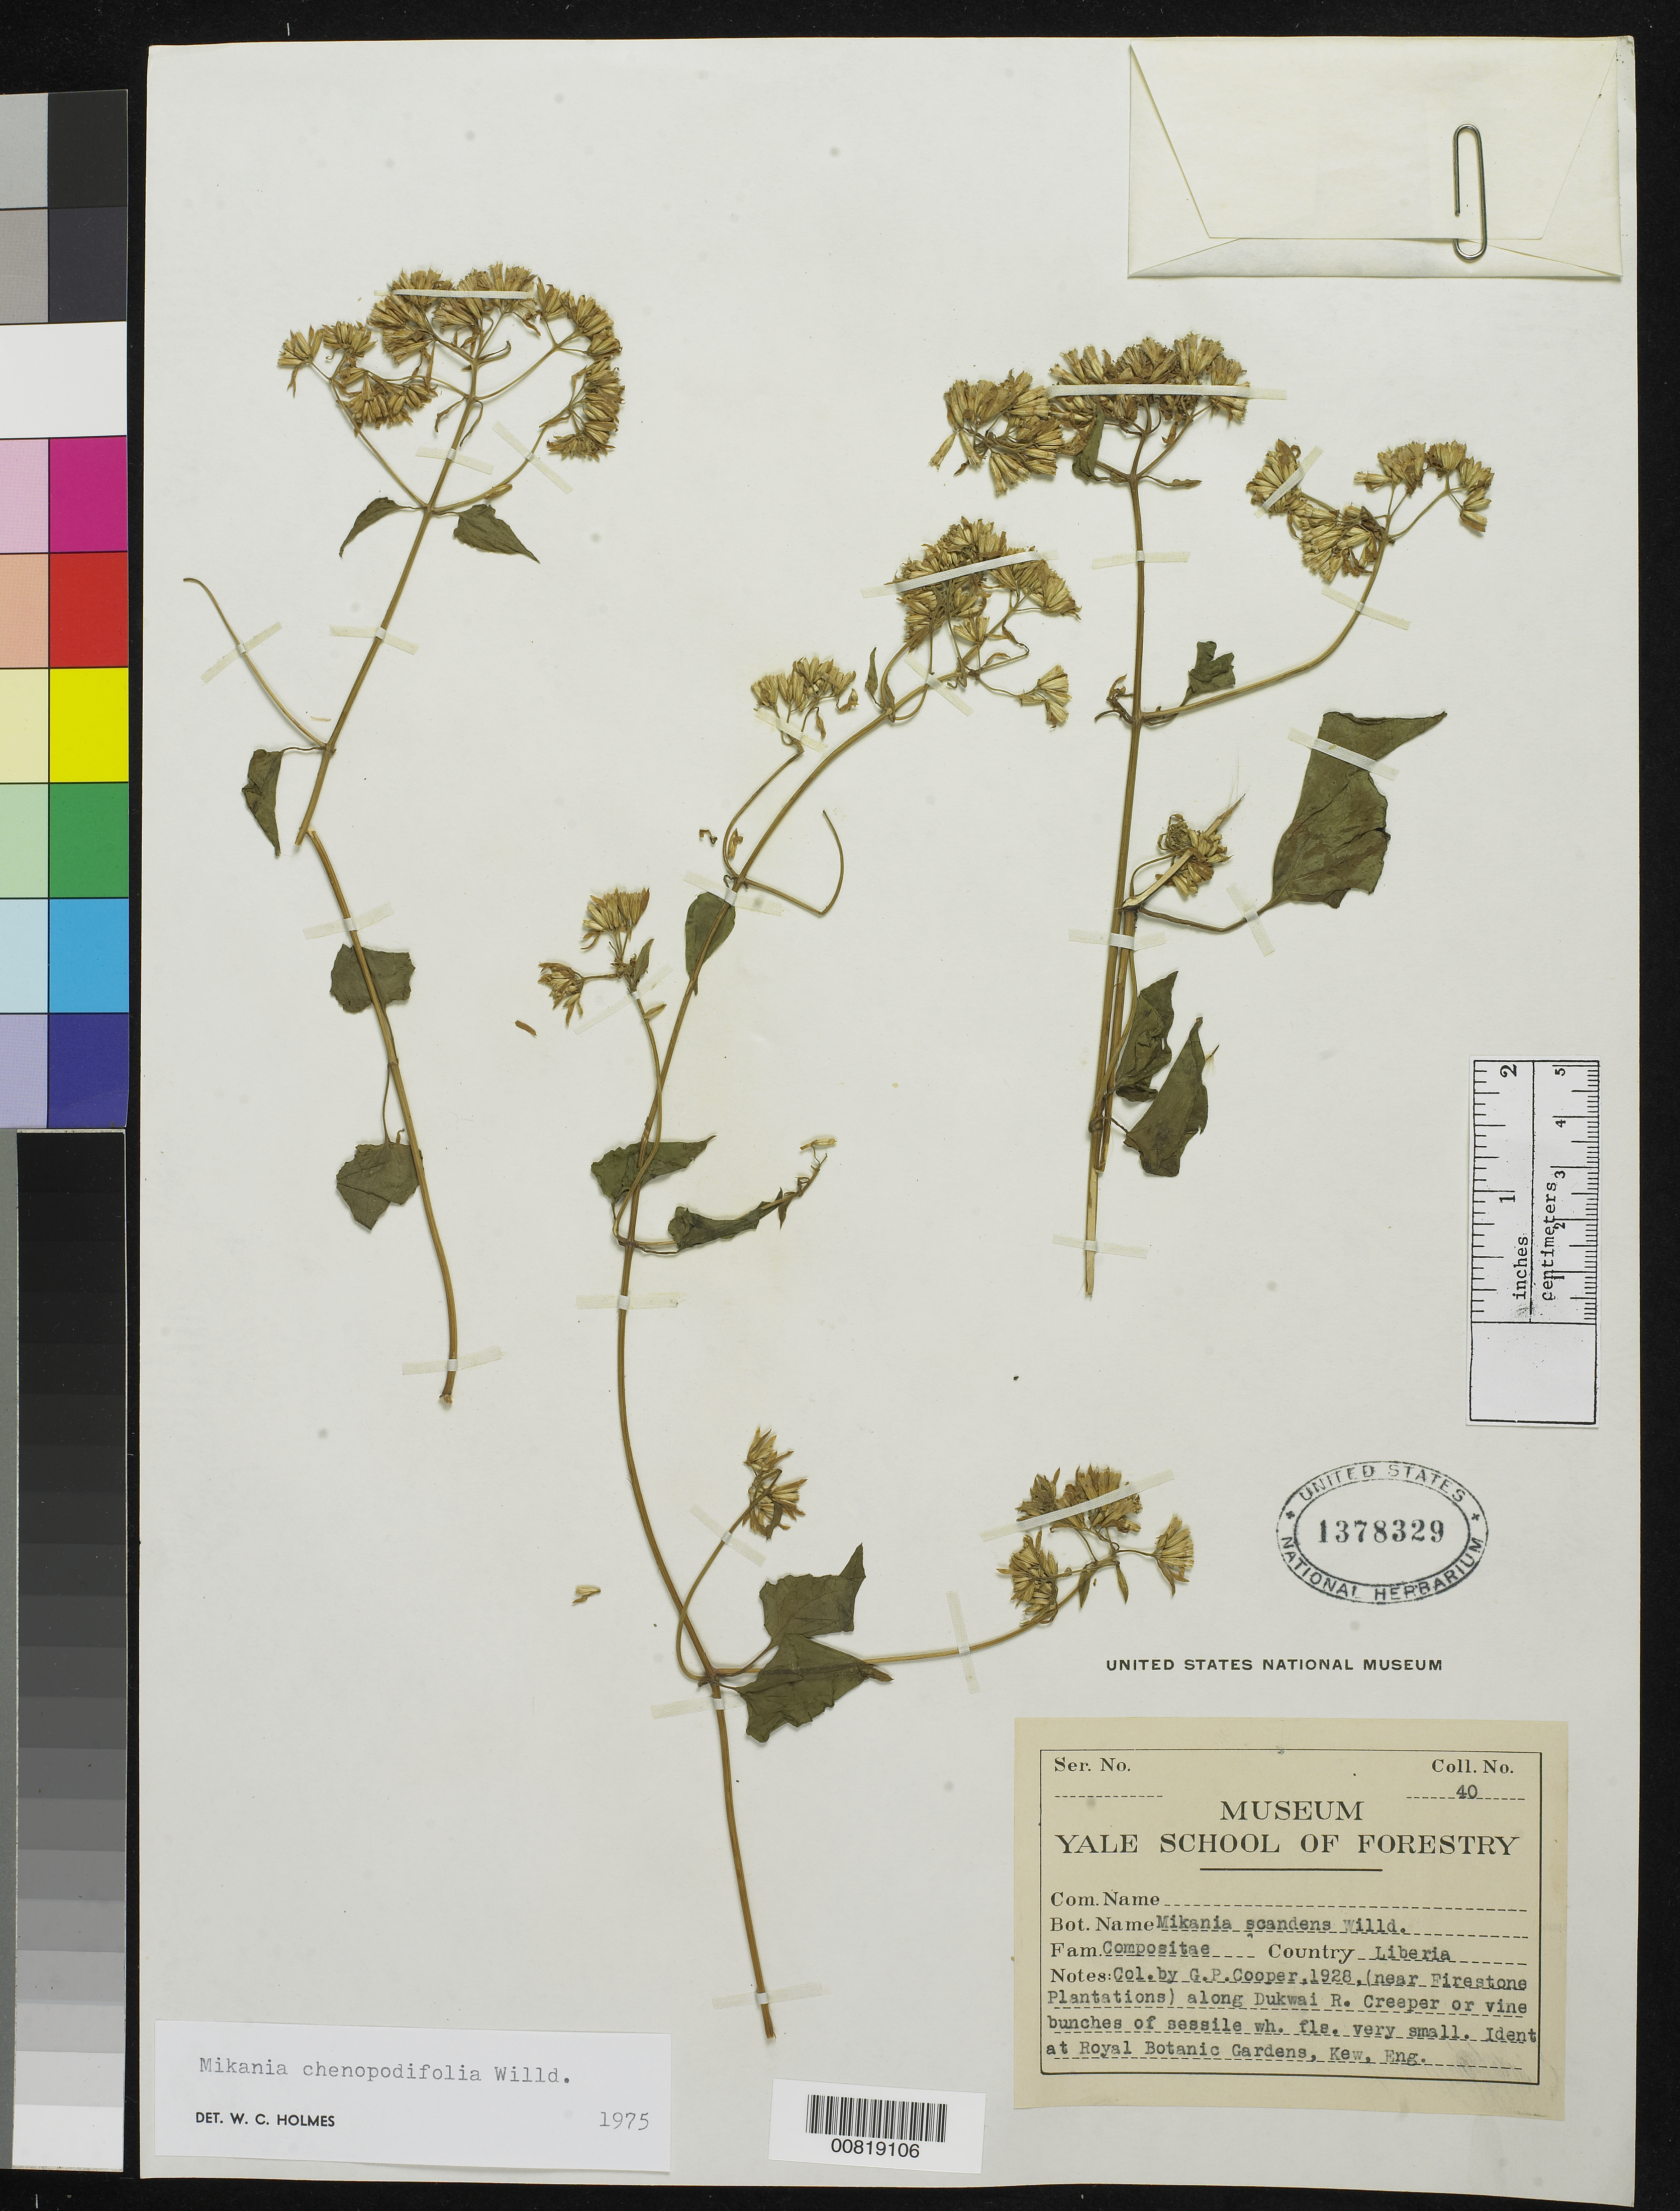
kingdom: Plantae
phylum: Tracheophyta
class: Magnoliopsida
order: Asterales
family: Asteraceae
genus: Mikania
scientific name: Mikania chenopodifolia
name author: Willd.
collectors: G. Cooper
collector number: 40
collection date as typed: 1928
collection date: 1928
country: Liberia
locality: (Near Firestone Plantations) along Dukwai River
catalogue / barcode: US 1378329